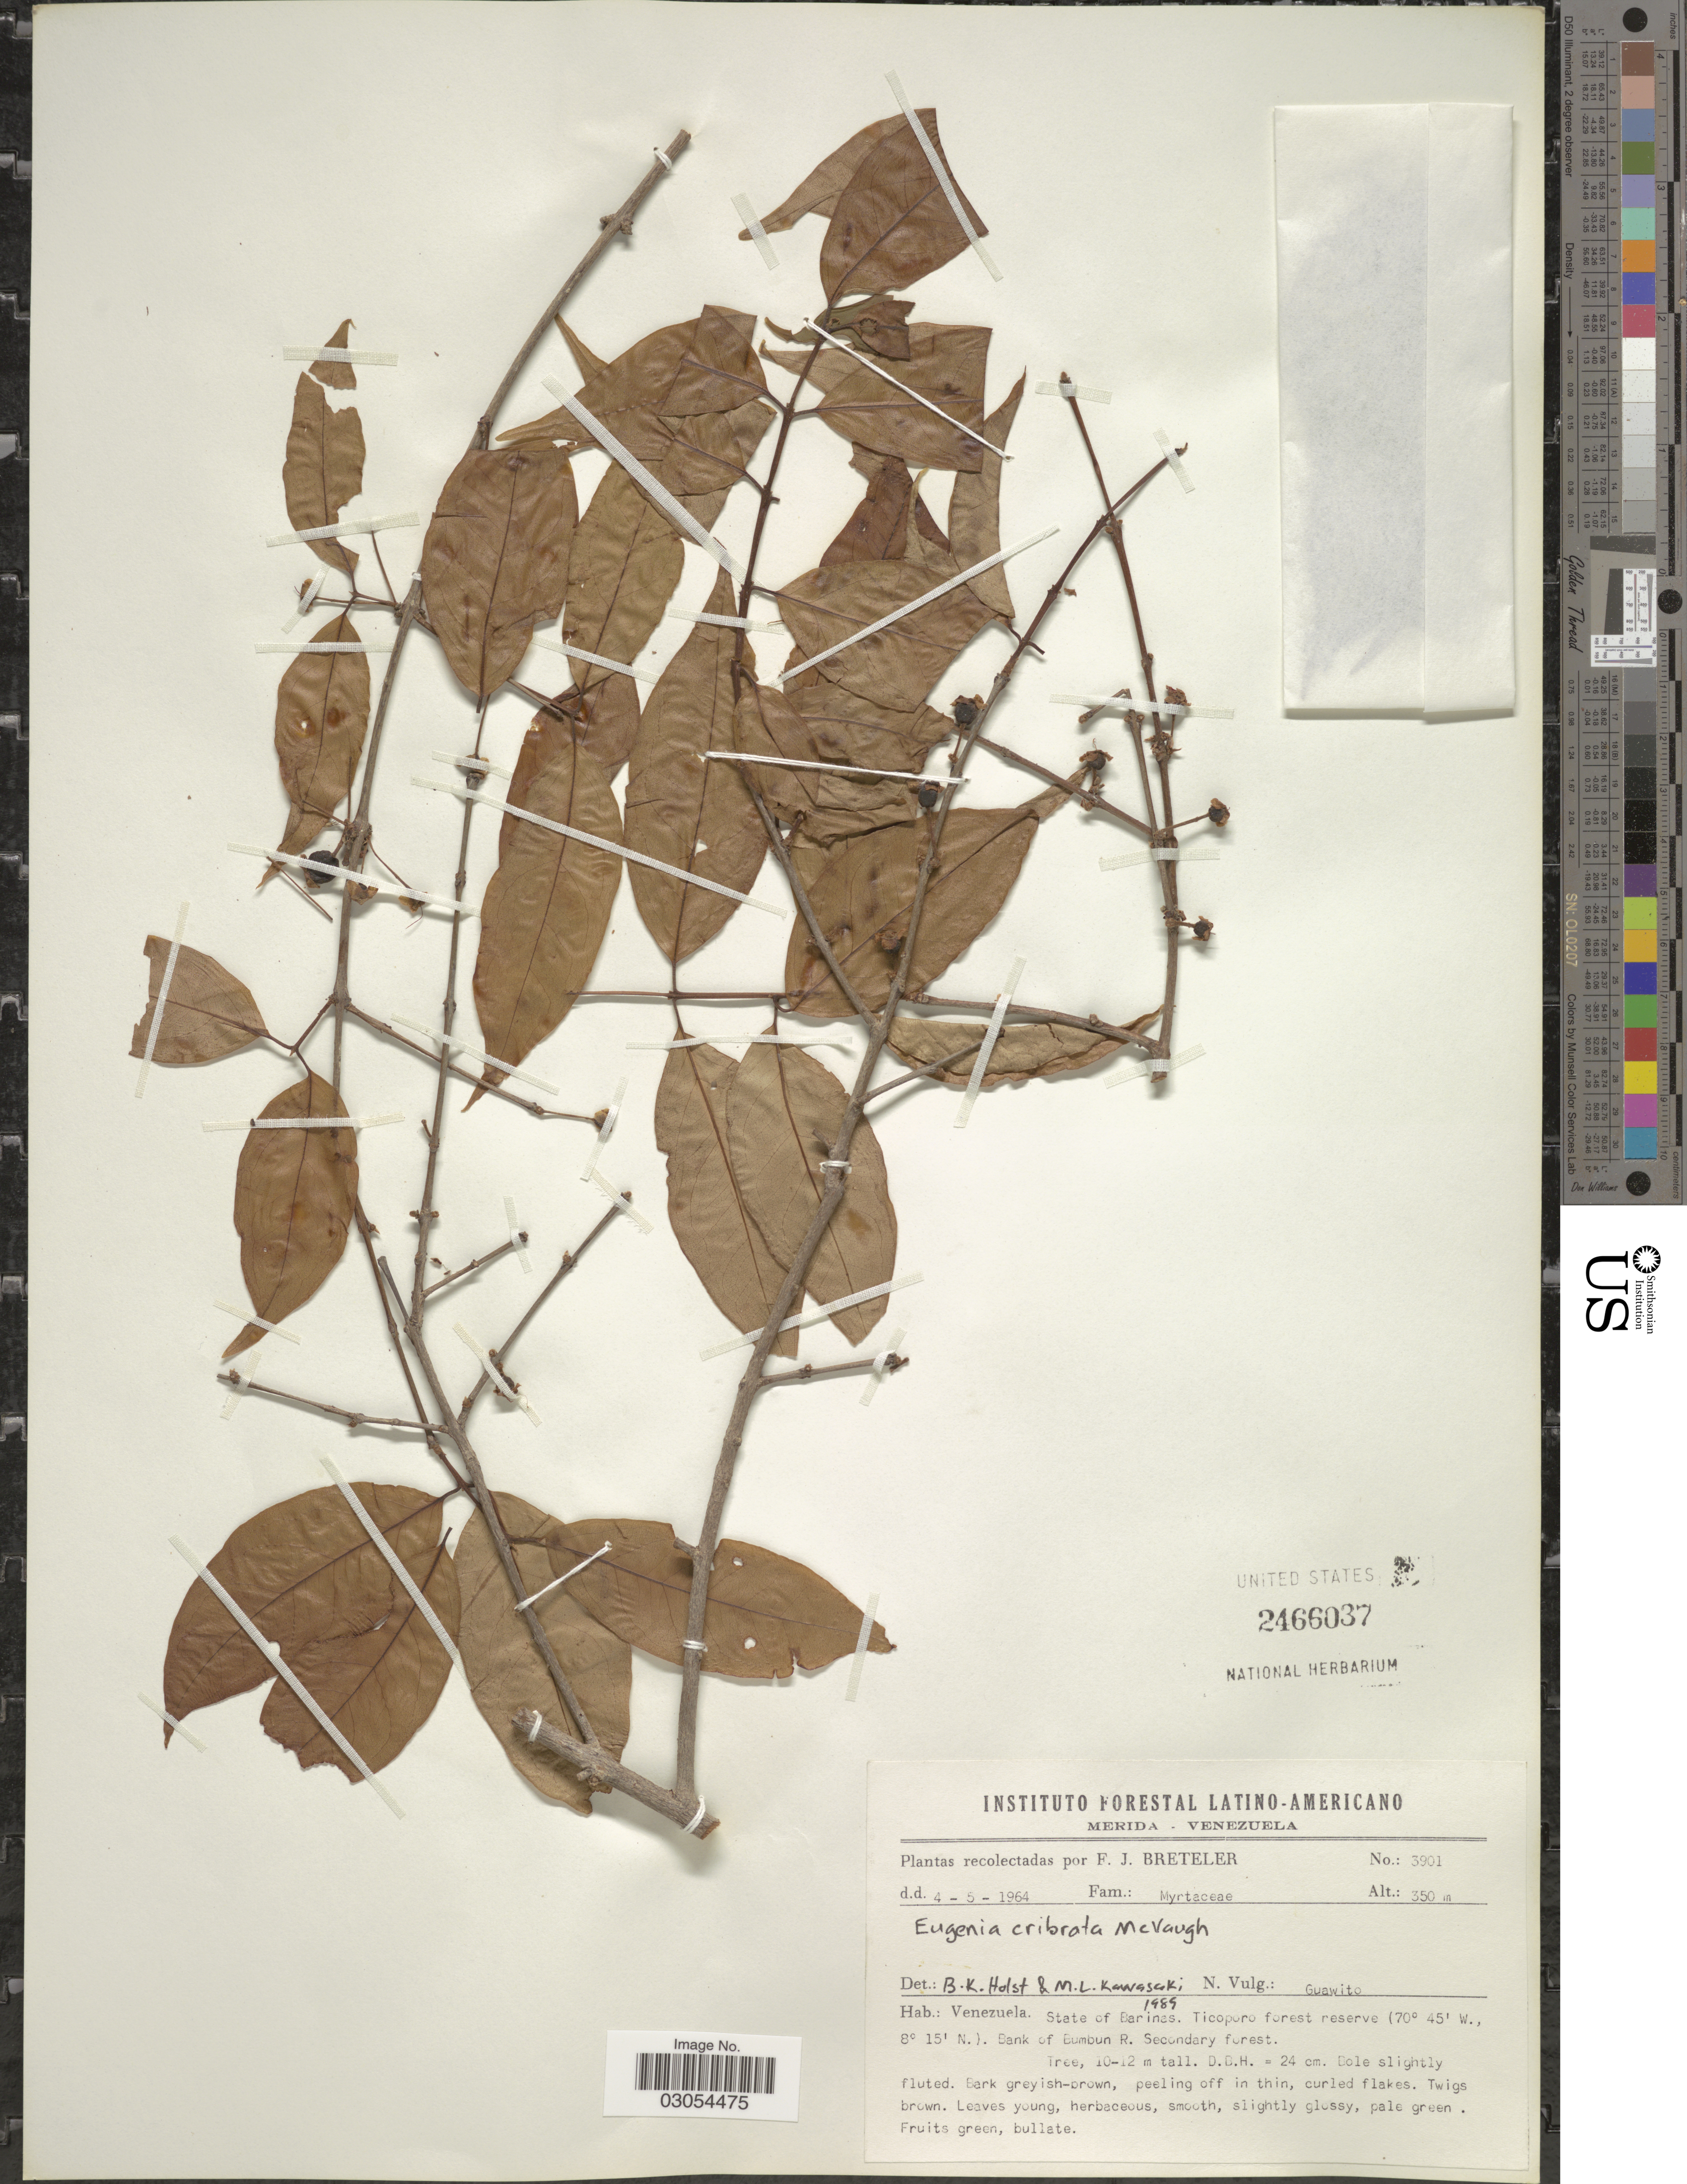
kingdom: Plantae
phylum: Tracheophyta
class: Magnoliopsida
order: Myrtales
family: Myrtaceae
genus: Eugenia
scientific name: Eugenia cribrata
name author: McVaugh in Maguire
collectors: F. J. Breteler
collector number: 3901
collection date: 1964-05-04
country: Venezuela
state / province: Barinas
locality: Ticoporo forest reserve. Bank of Bumbun R. Secondary forest.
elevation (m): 350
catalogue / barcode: US 2466037